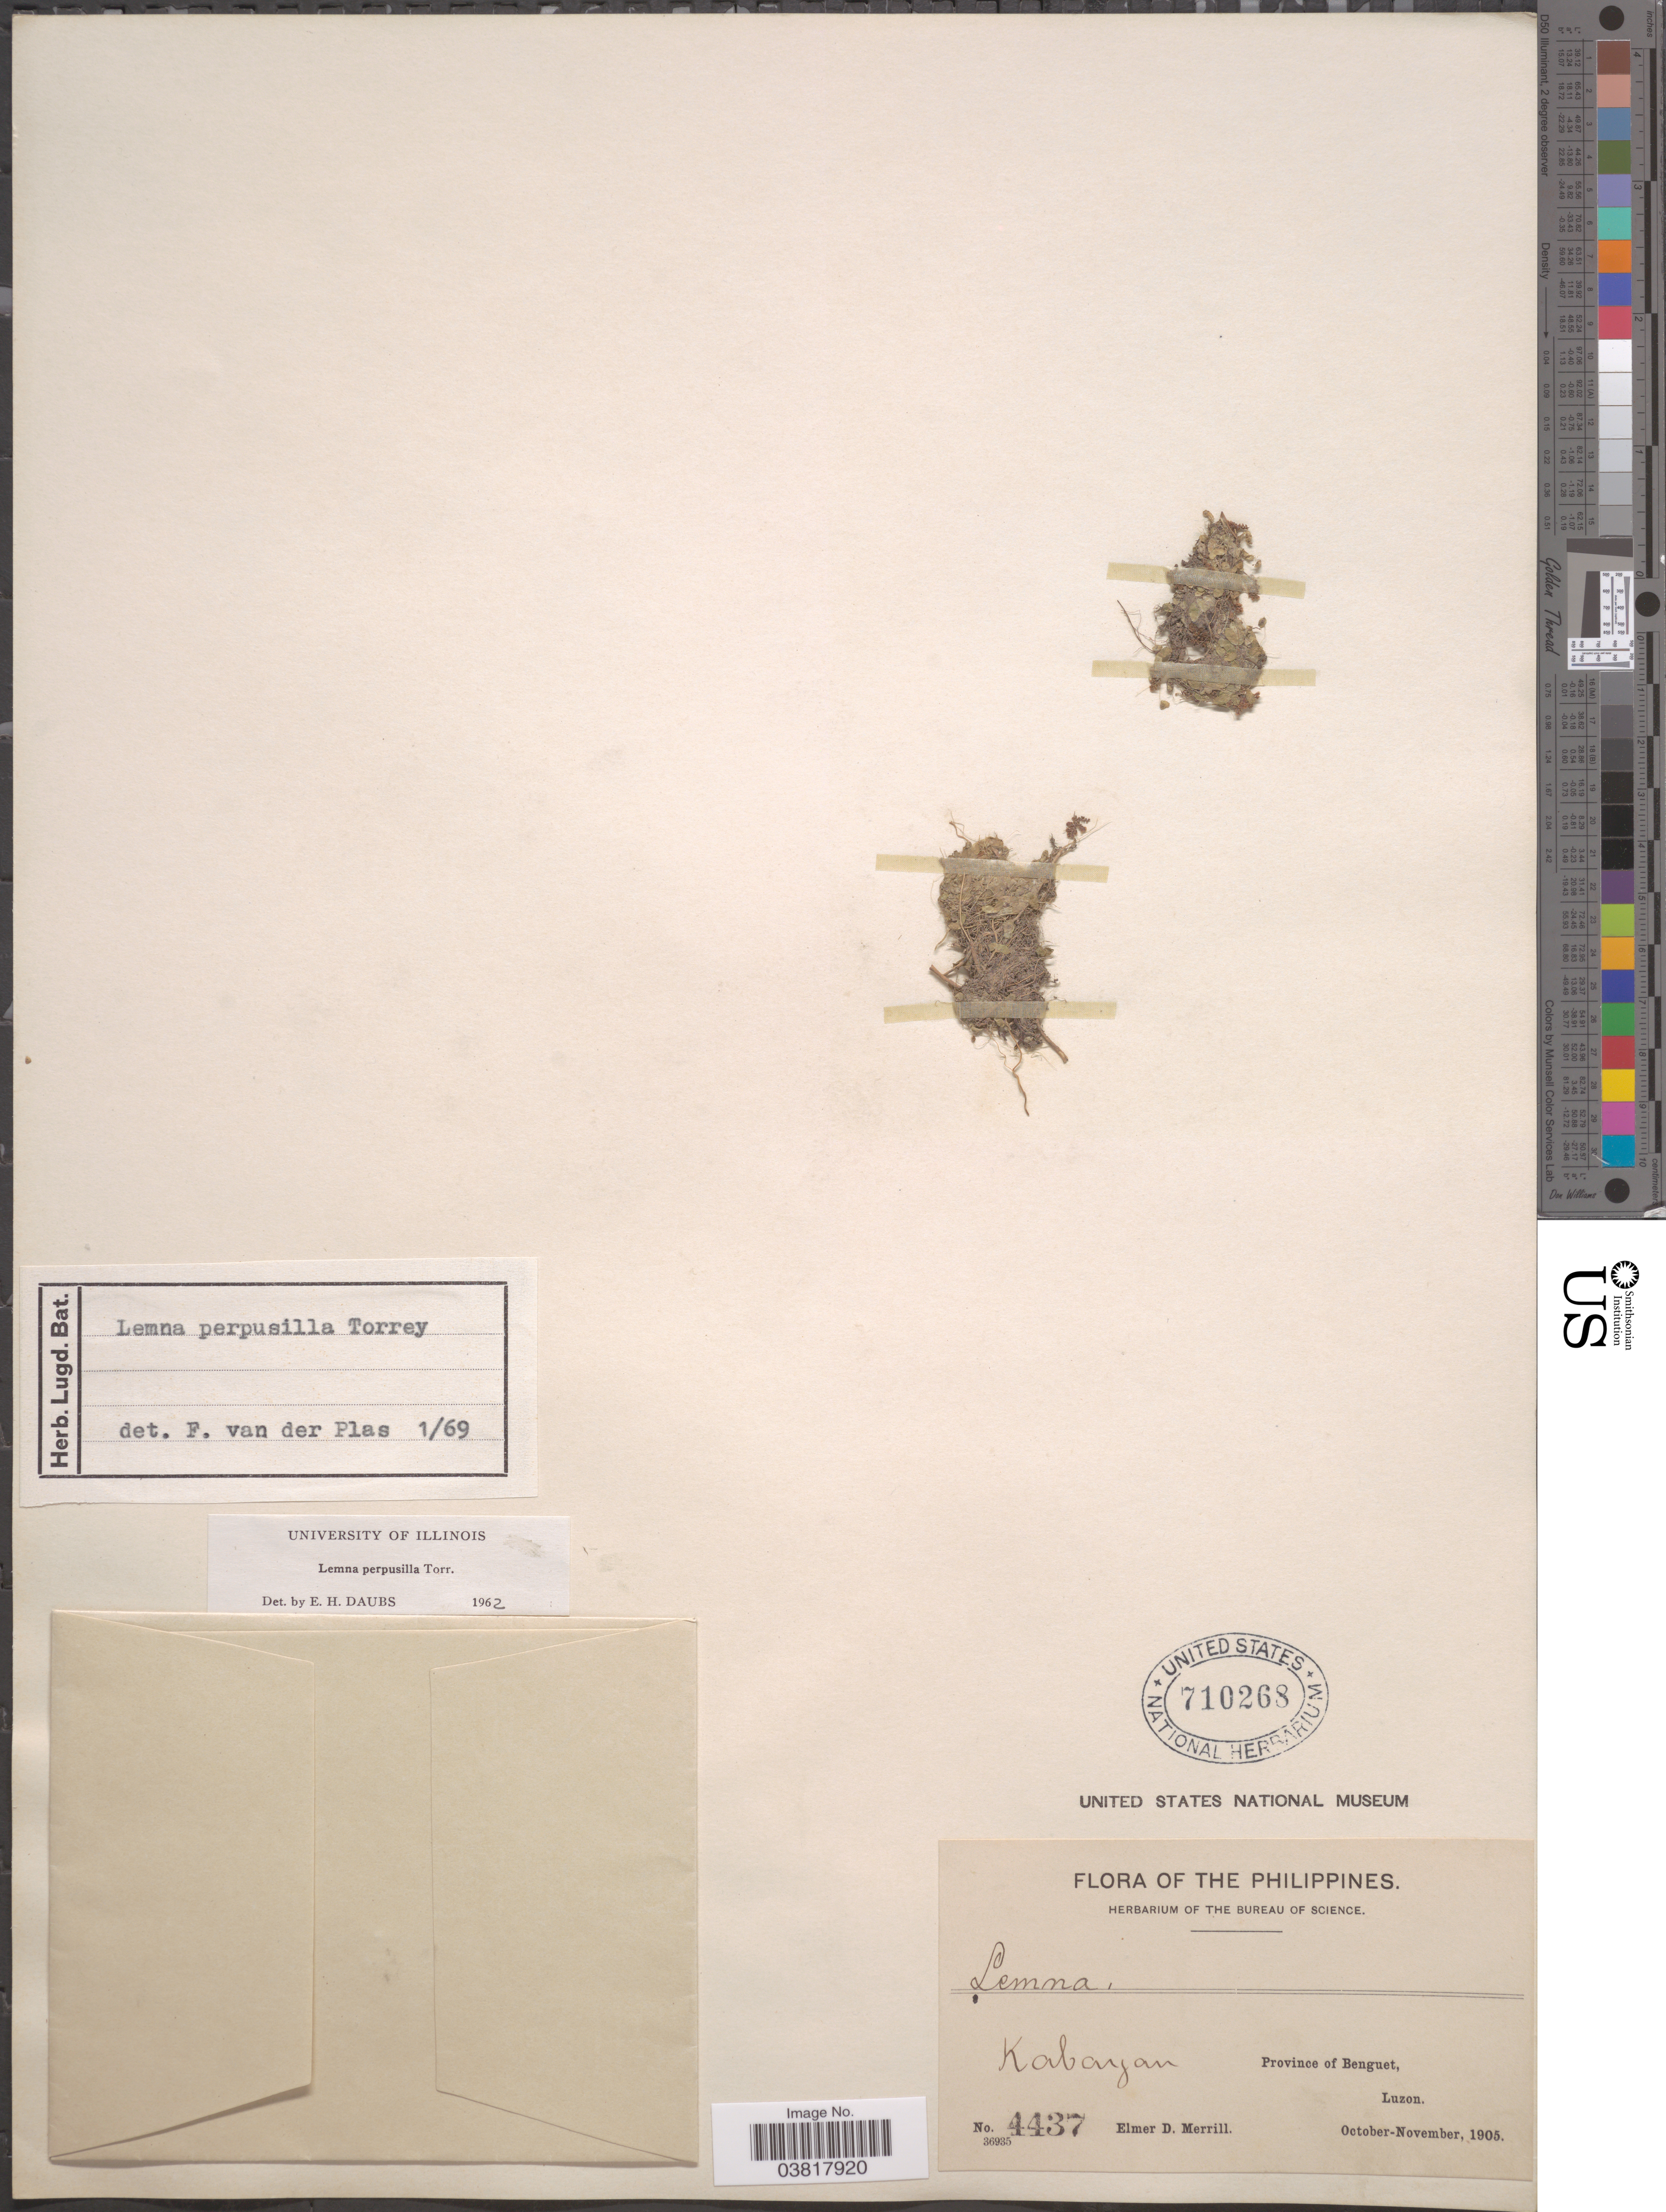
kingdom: Plantae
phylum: Tracheophyta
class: Liliopsida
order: Alismatales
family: Araceae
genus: Lemna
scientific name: Lemna perpusilla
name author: Torr.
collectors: E. D. Merrill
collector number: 4437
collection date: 1905-10/1905-11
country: Philippines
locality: Kabayan. Province of Benguet, Luzon.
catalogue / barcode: US 710268